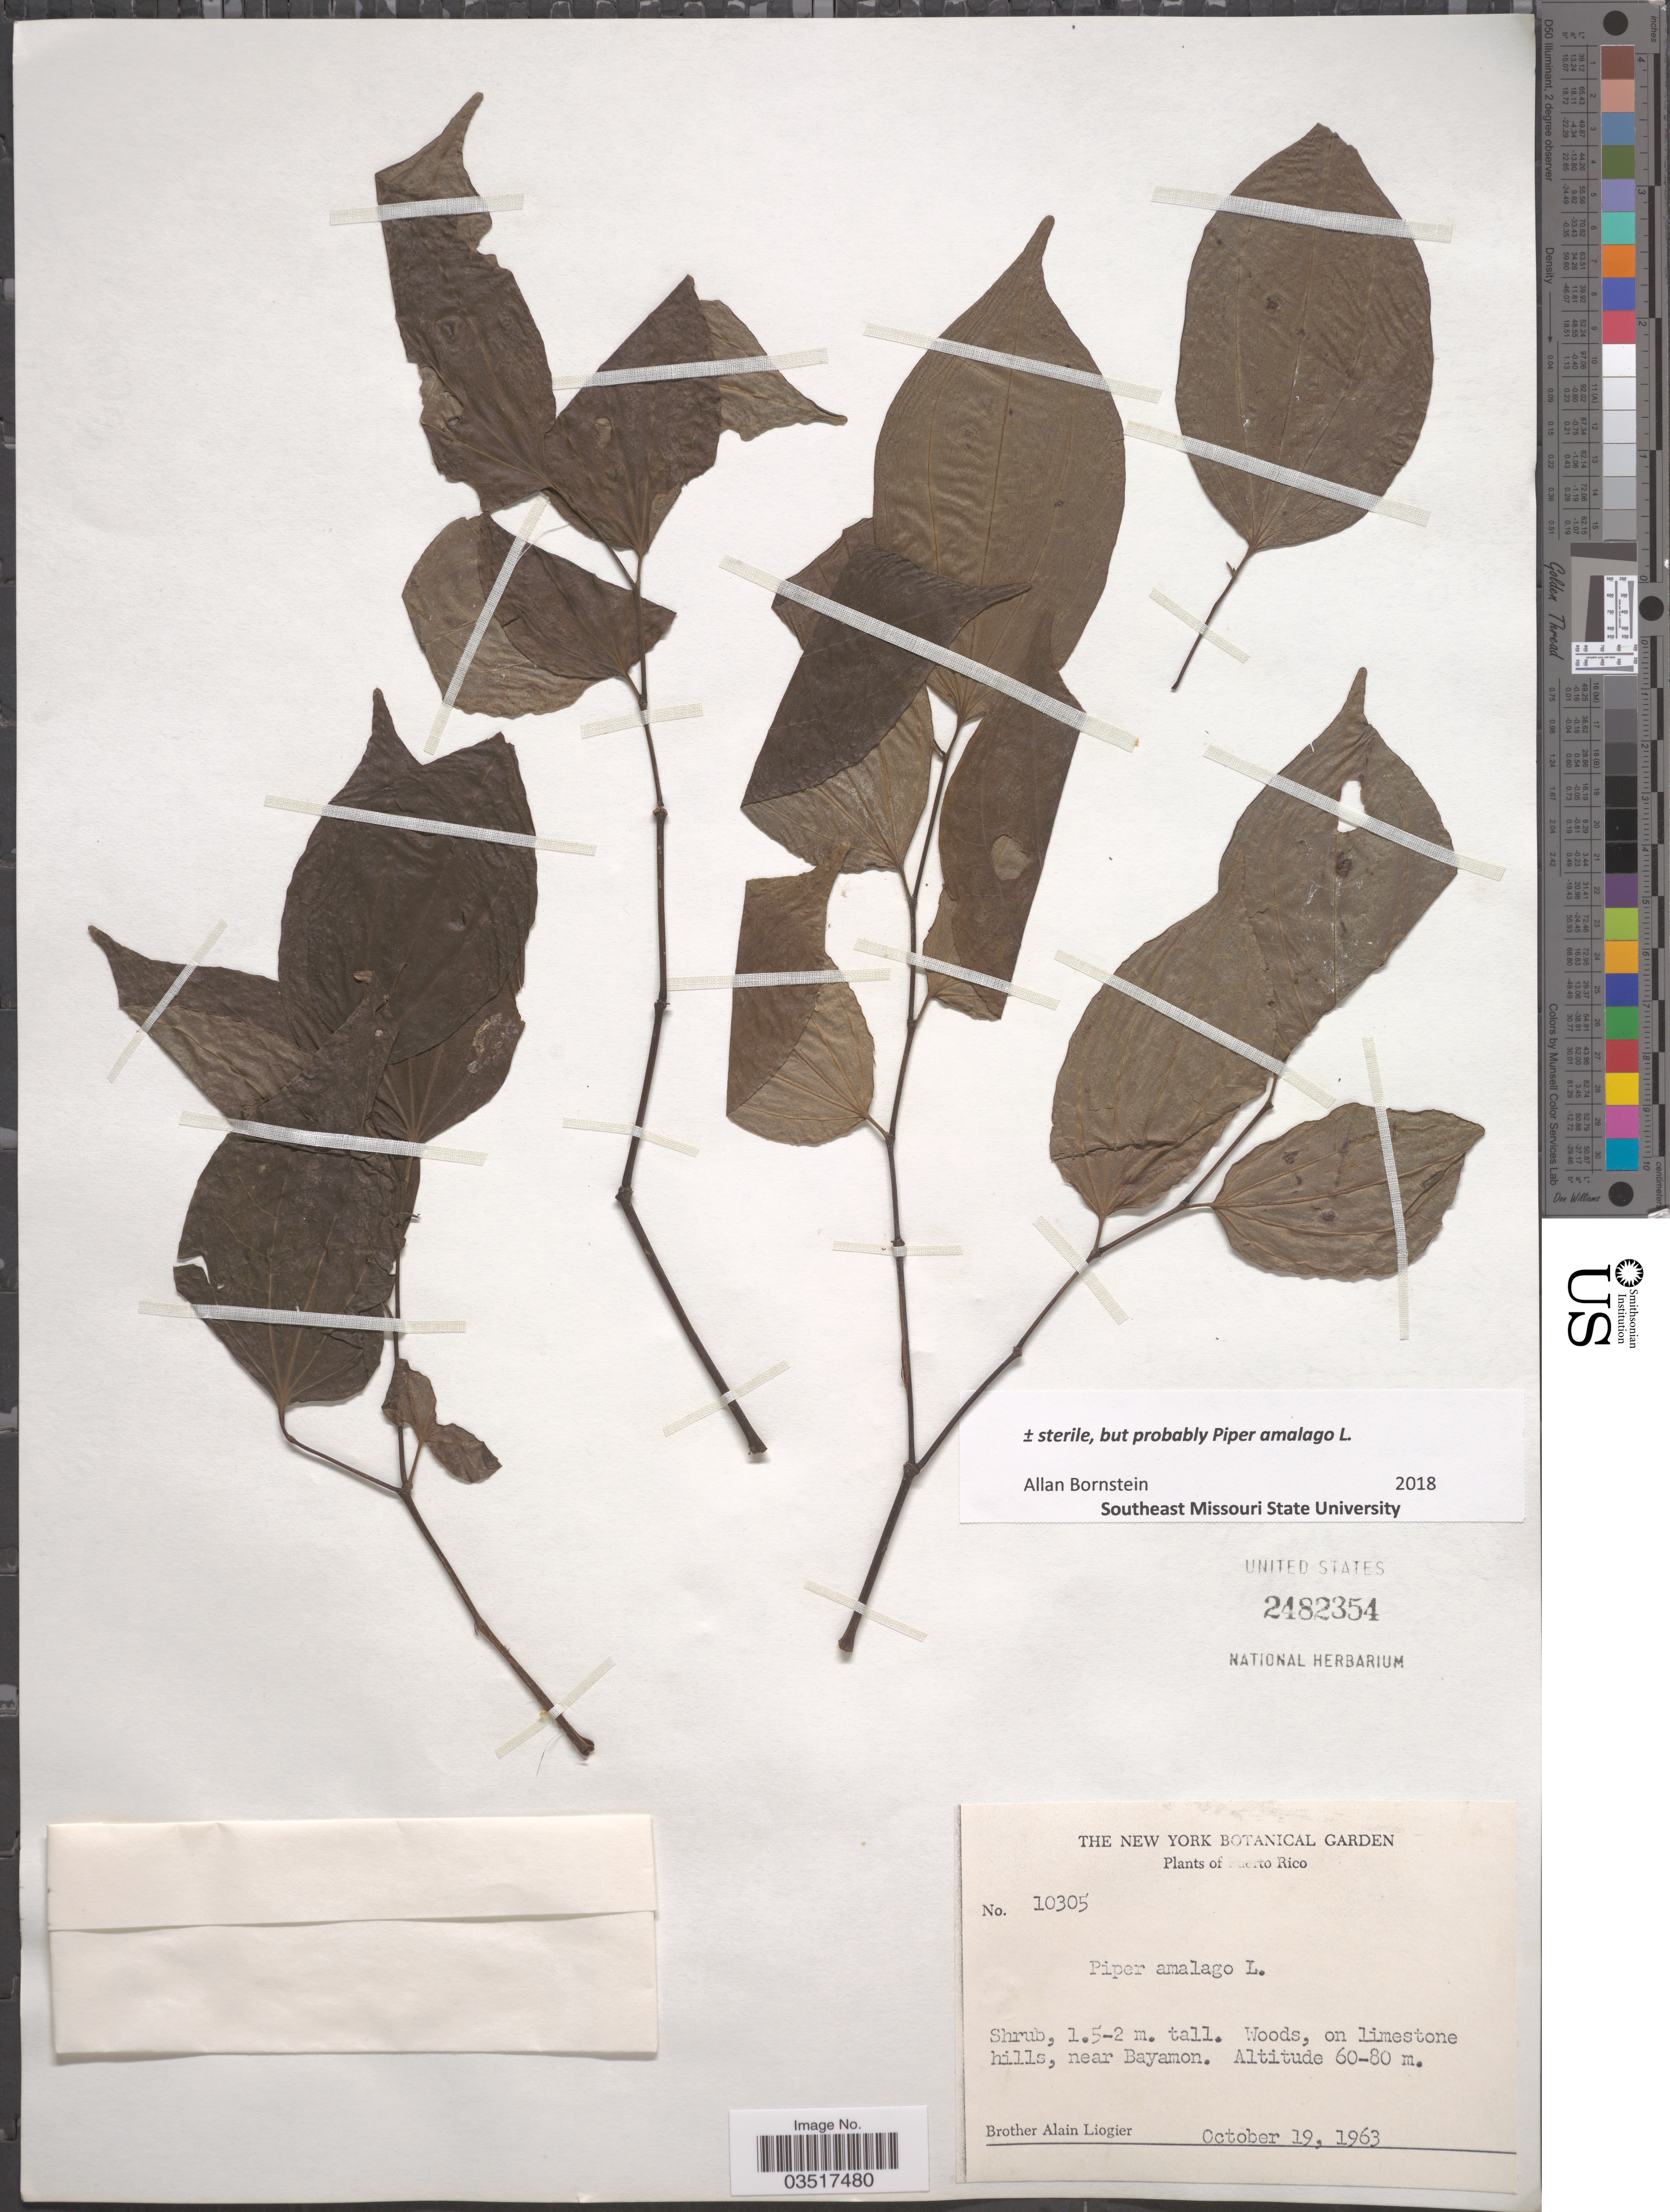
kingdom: Plantae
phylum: Tracheophyta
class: Magnoliopsida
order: Piperales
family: Piperaceae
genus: Piper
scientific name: Piper amalago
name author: L.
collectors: A. H. Liogier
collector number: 10305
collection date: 1963-10-19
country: Puerto Rico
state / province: Bayamón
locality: On limestone hills, near Bayamon.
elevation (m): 60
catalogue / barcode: US 2482354